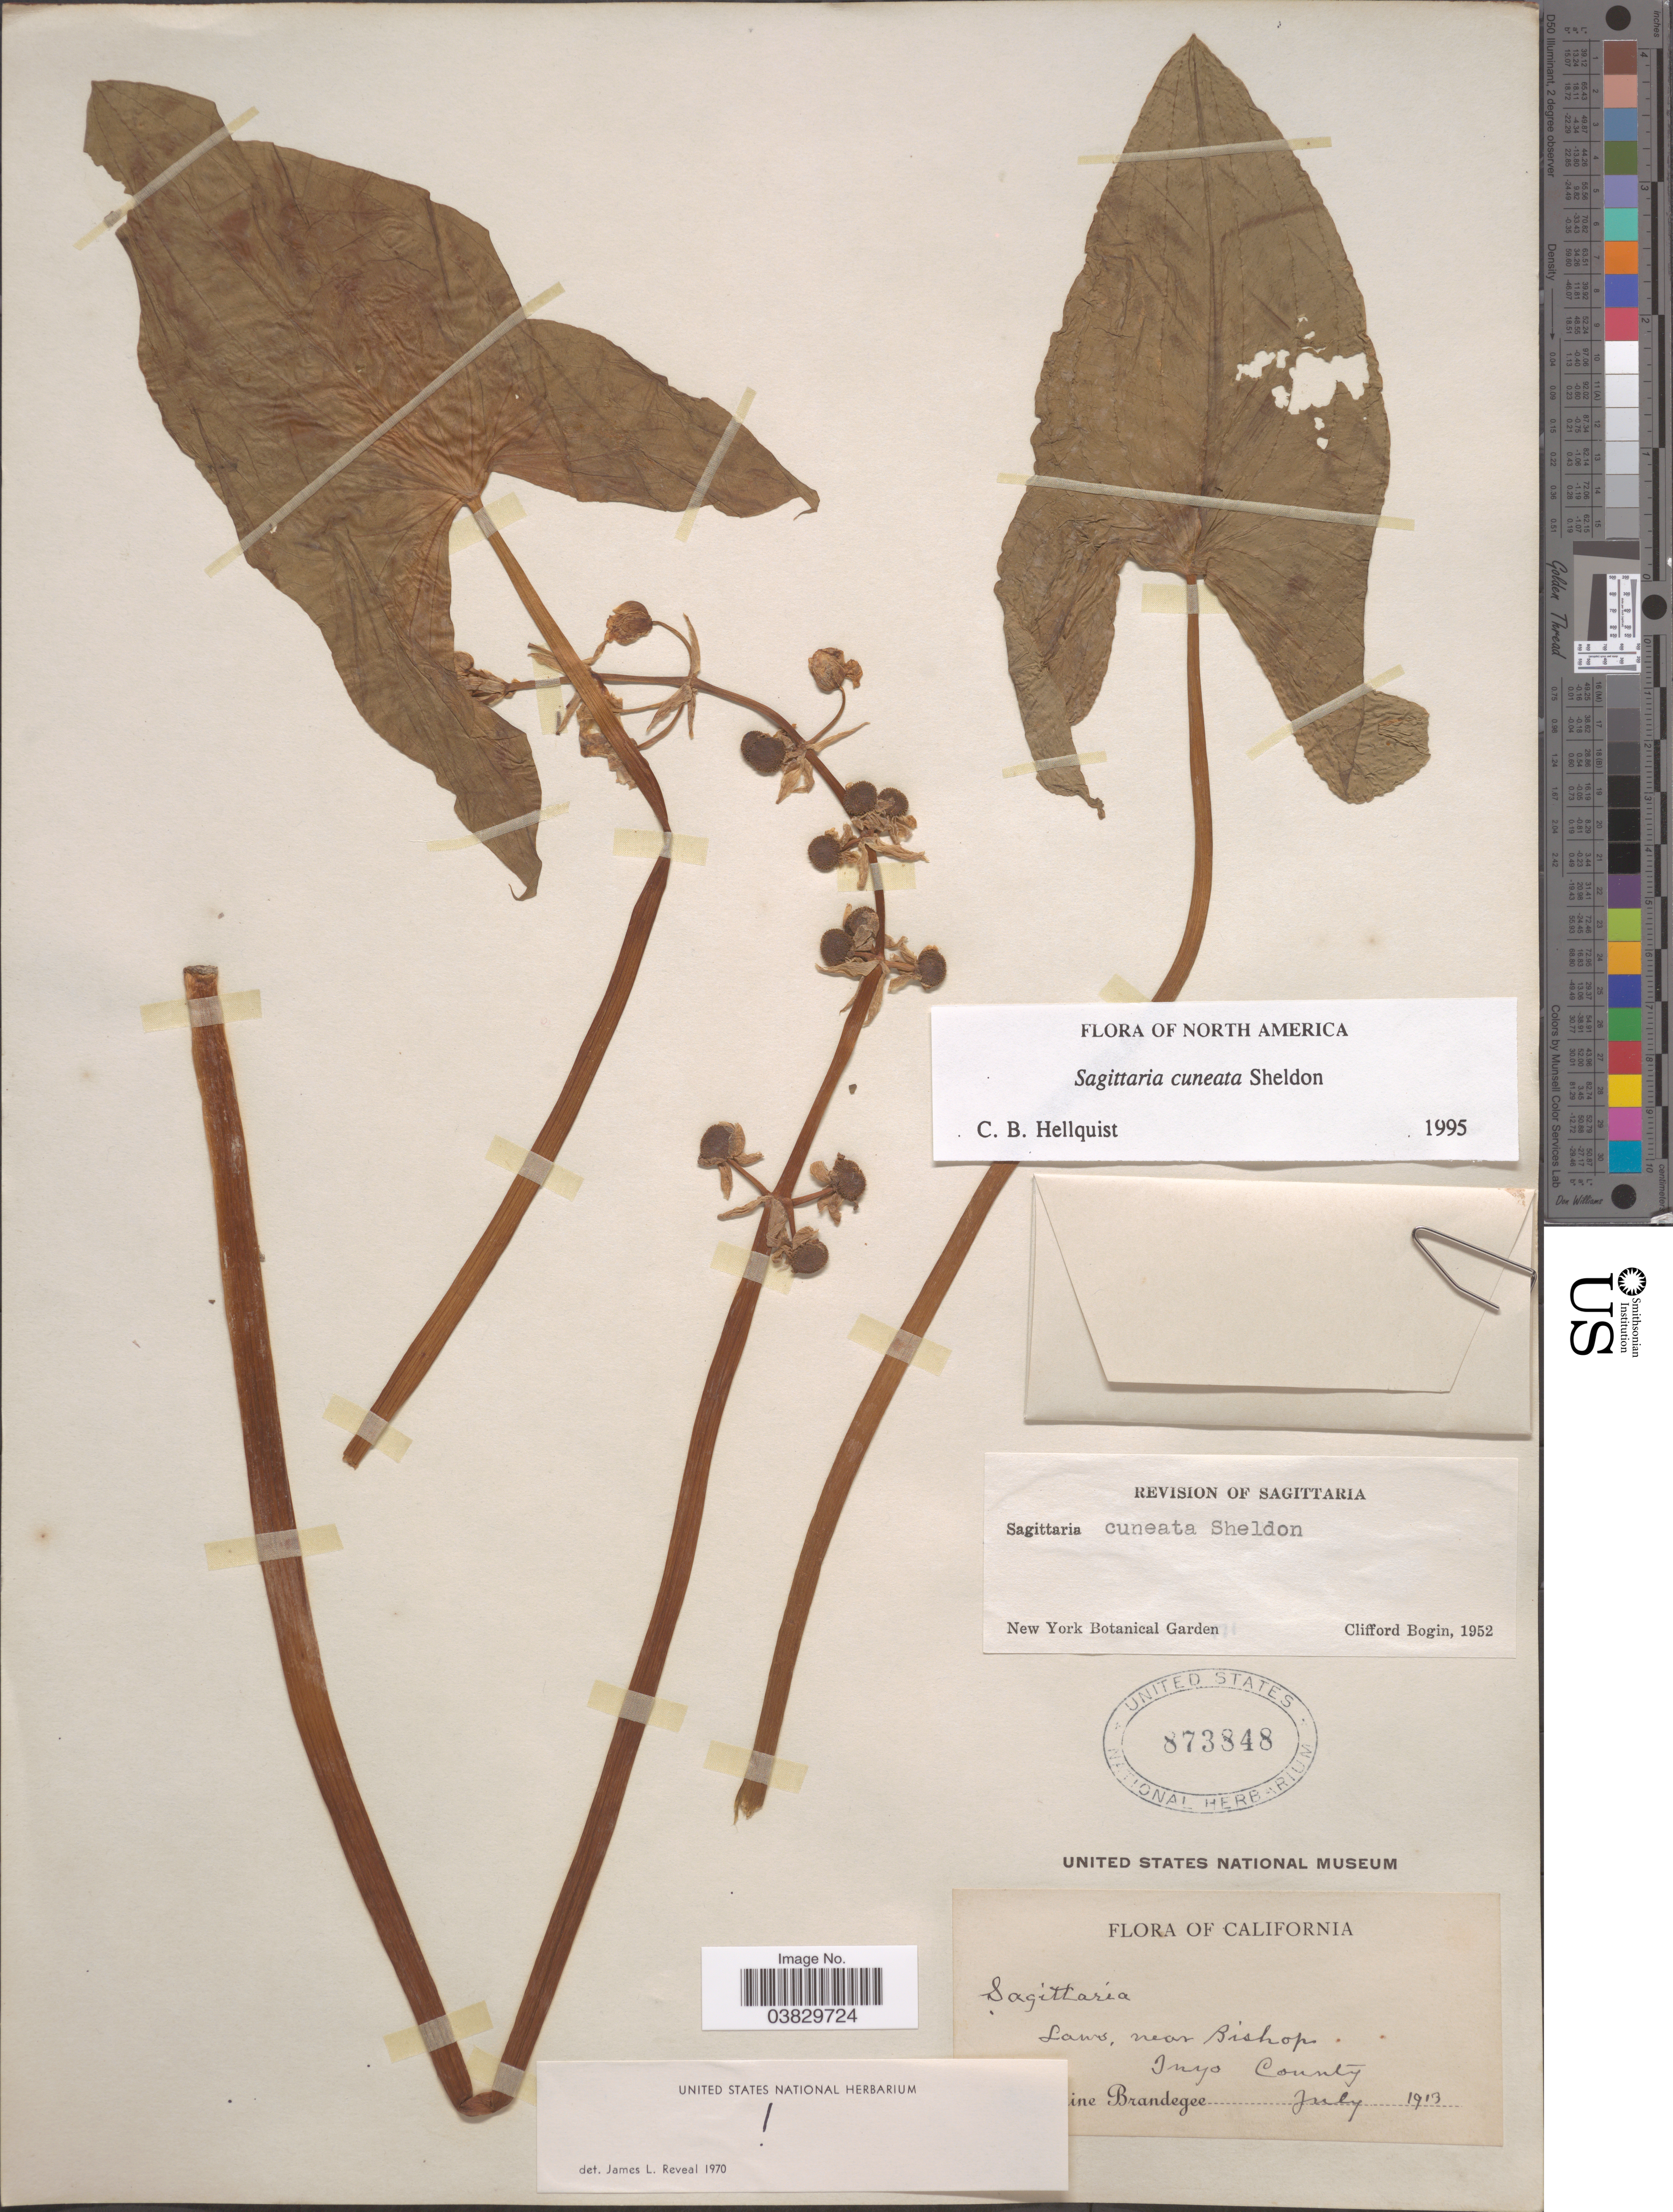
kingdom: Plantae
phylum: Tracheophyta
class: Liliopsida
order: Alismatales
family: Alismataceae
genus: Sagittaria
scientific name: Sagittaria cuneata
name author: E. Sheld.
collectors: M. K. Brandegee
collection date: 1913-07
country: United States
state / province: California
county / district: Inyo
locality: Laws, near Bishop Inyo County.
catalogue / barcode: US 873848